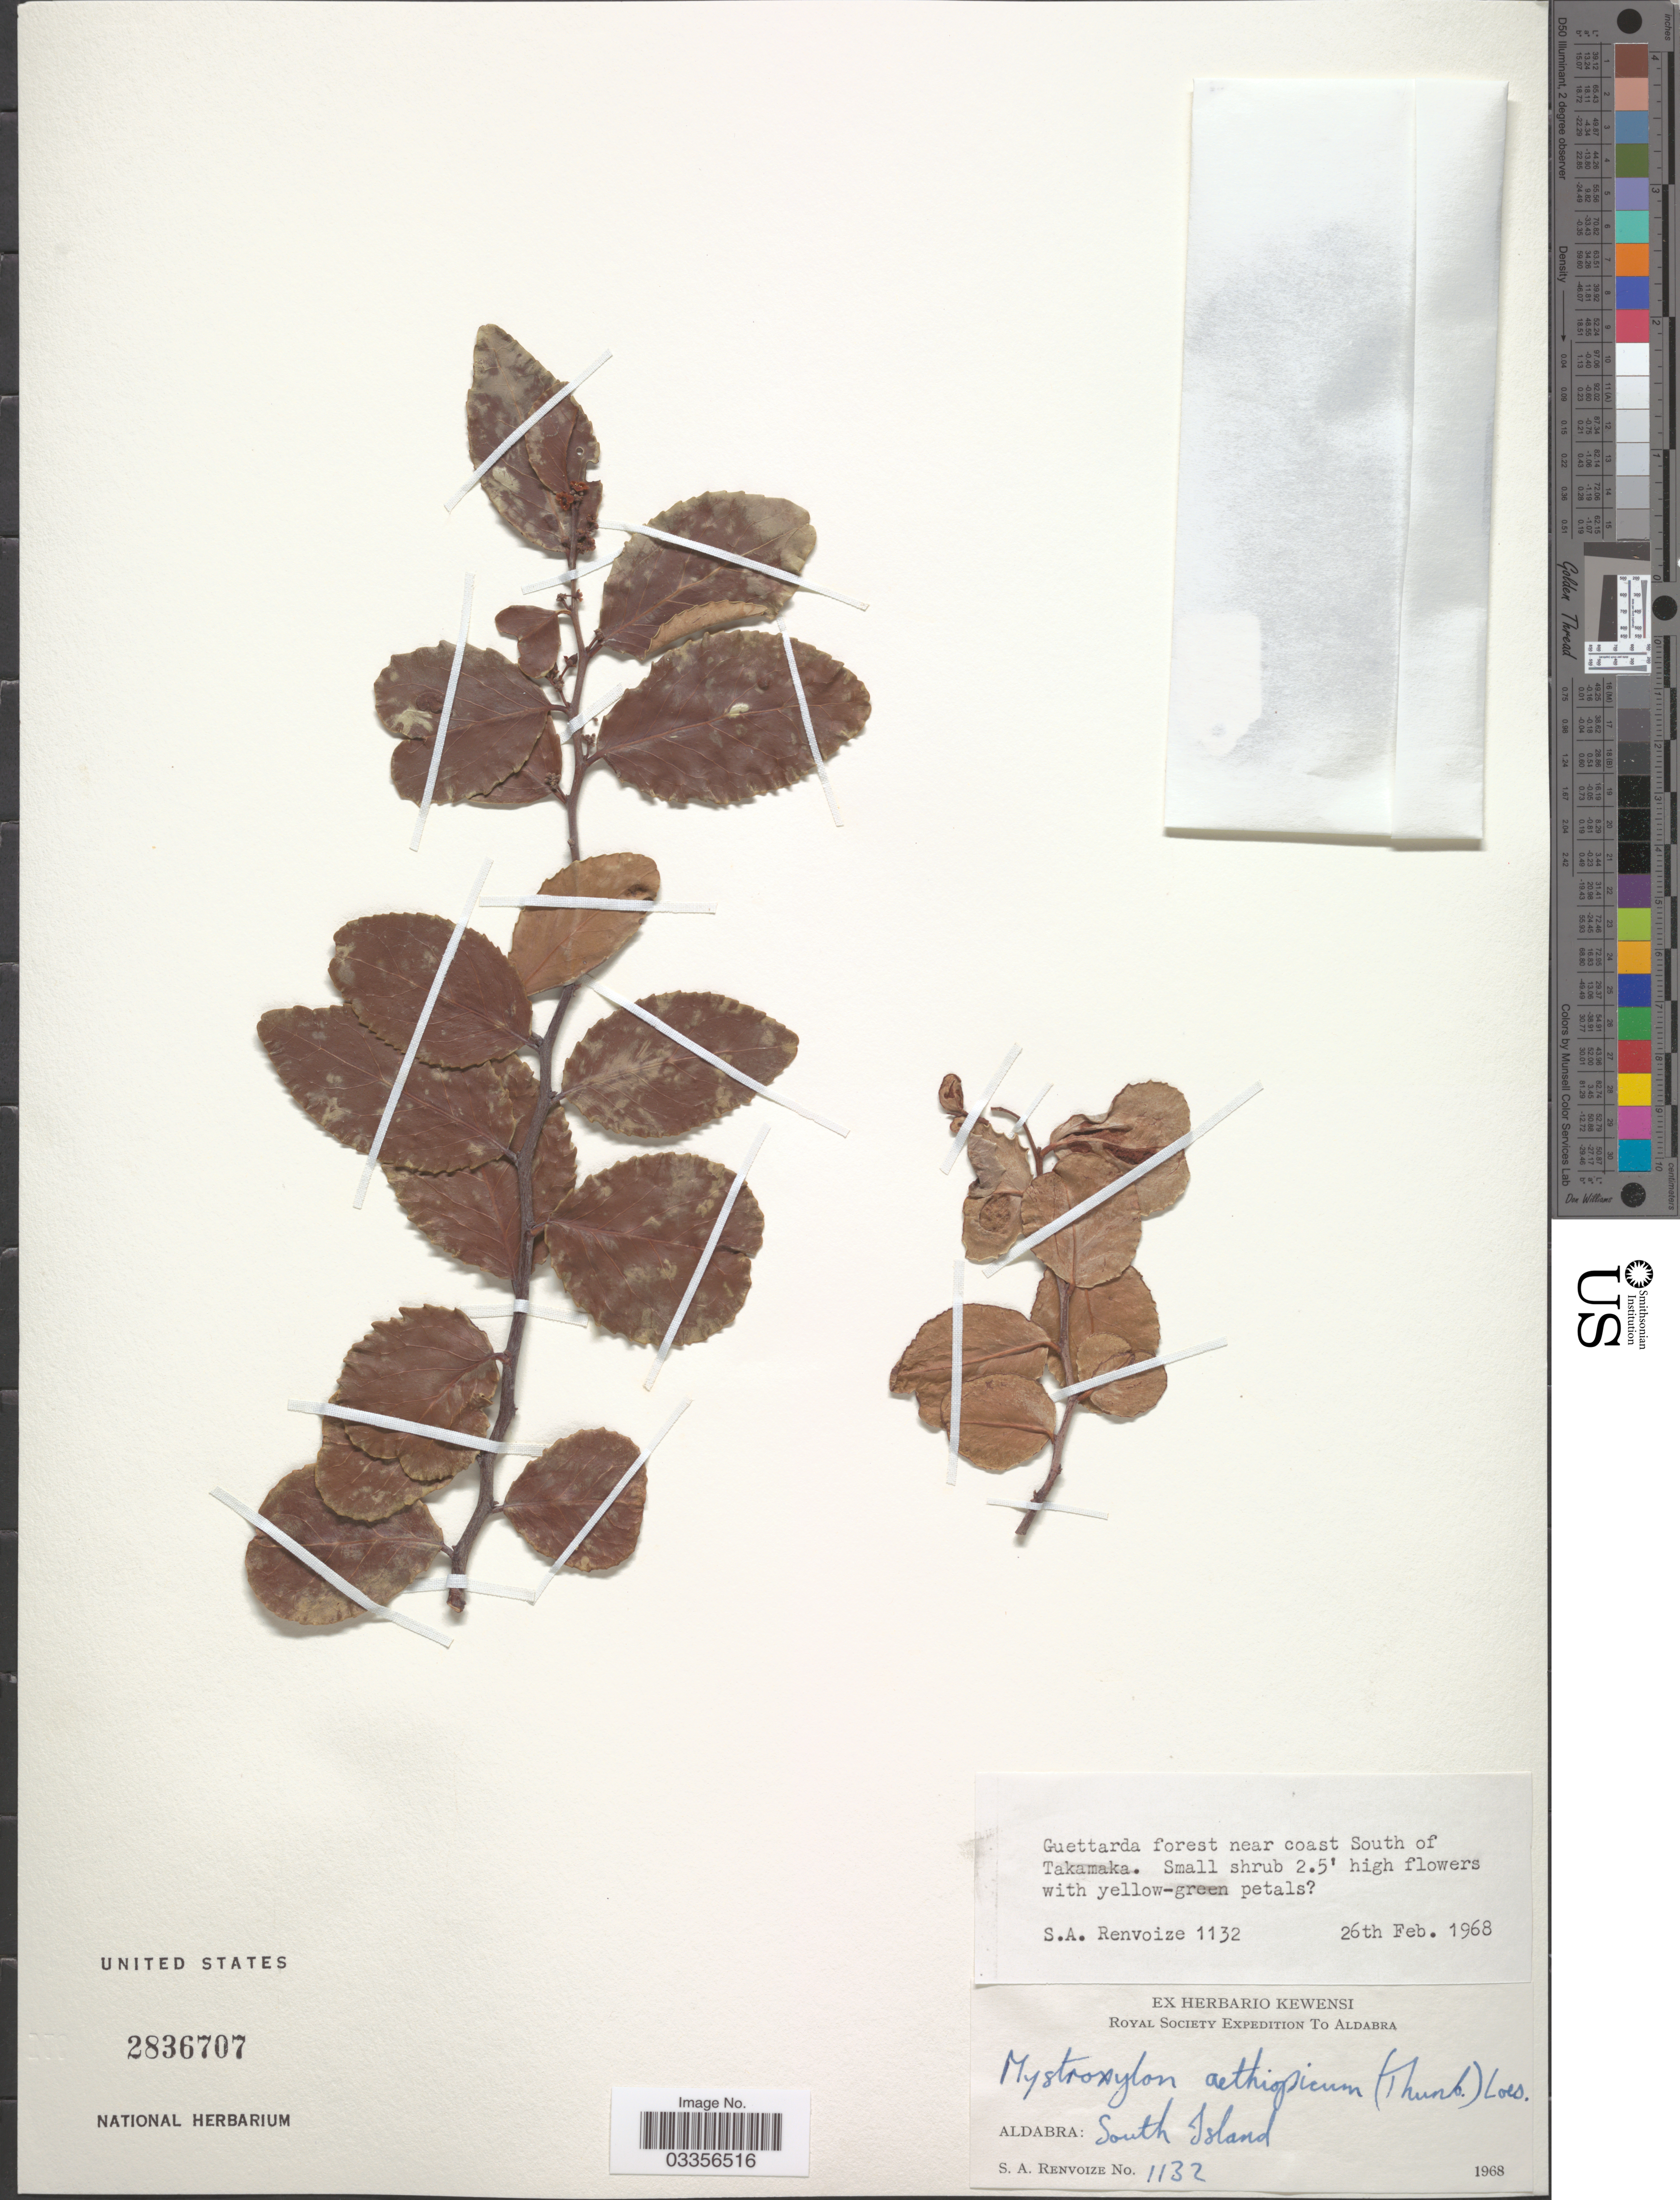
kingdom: Plantae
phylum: Tracheophyta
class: Magnoliopsida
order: Celastrales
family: Celastraceae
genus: Mystroxylon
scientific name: Mystroxylon aethiopicum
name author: (Thunb.) Loes.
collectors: S. A. Renvoize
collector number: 1132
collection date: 1968-02-26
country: Seychelles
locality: Guettarda forest near coast South of Takamaka, Aldabra: South Island.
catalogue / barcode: US 2836707